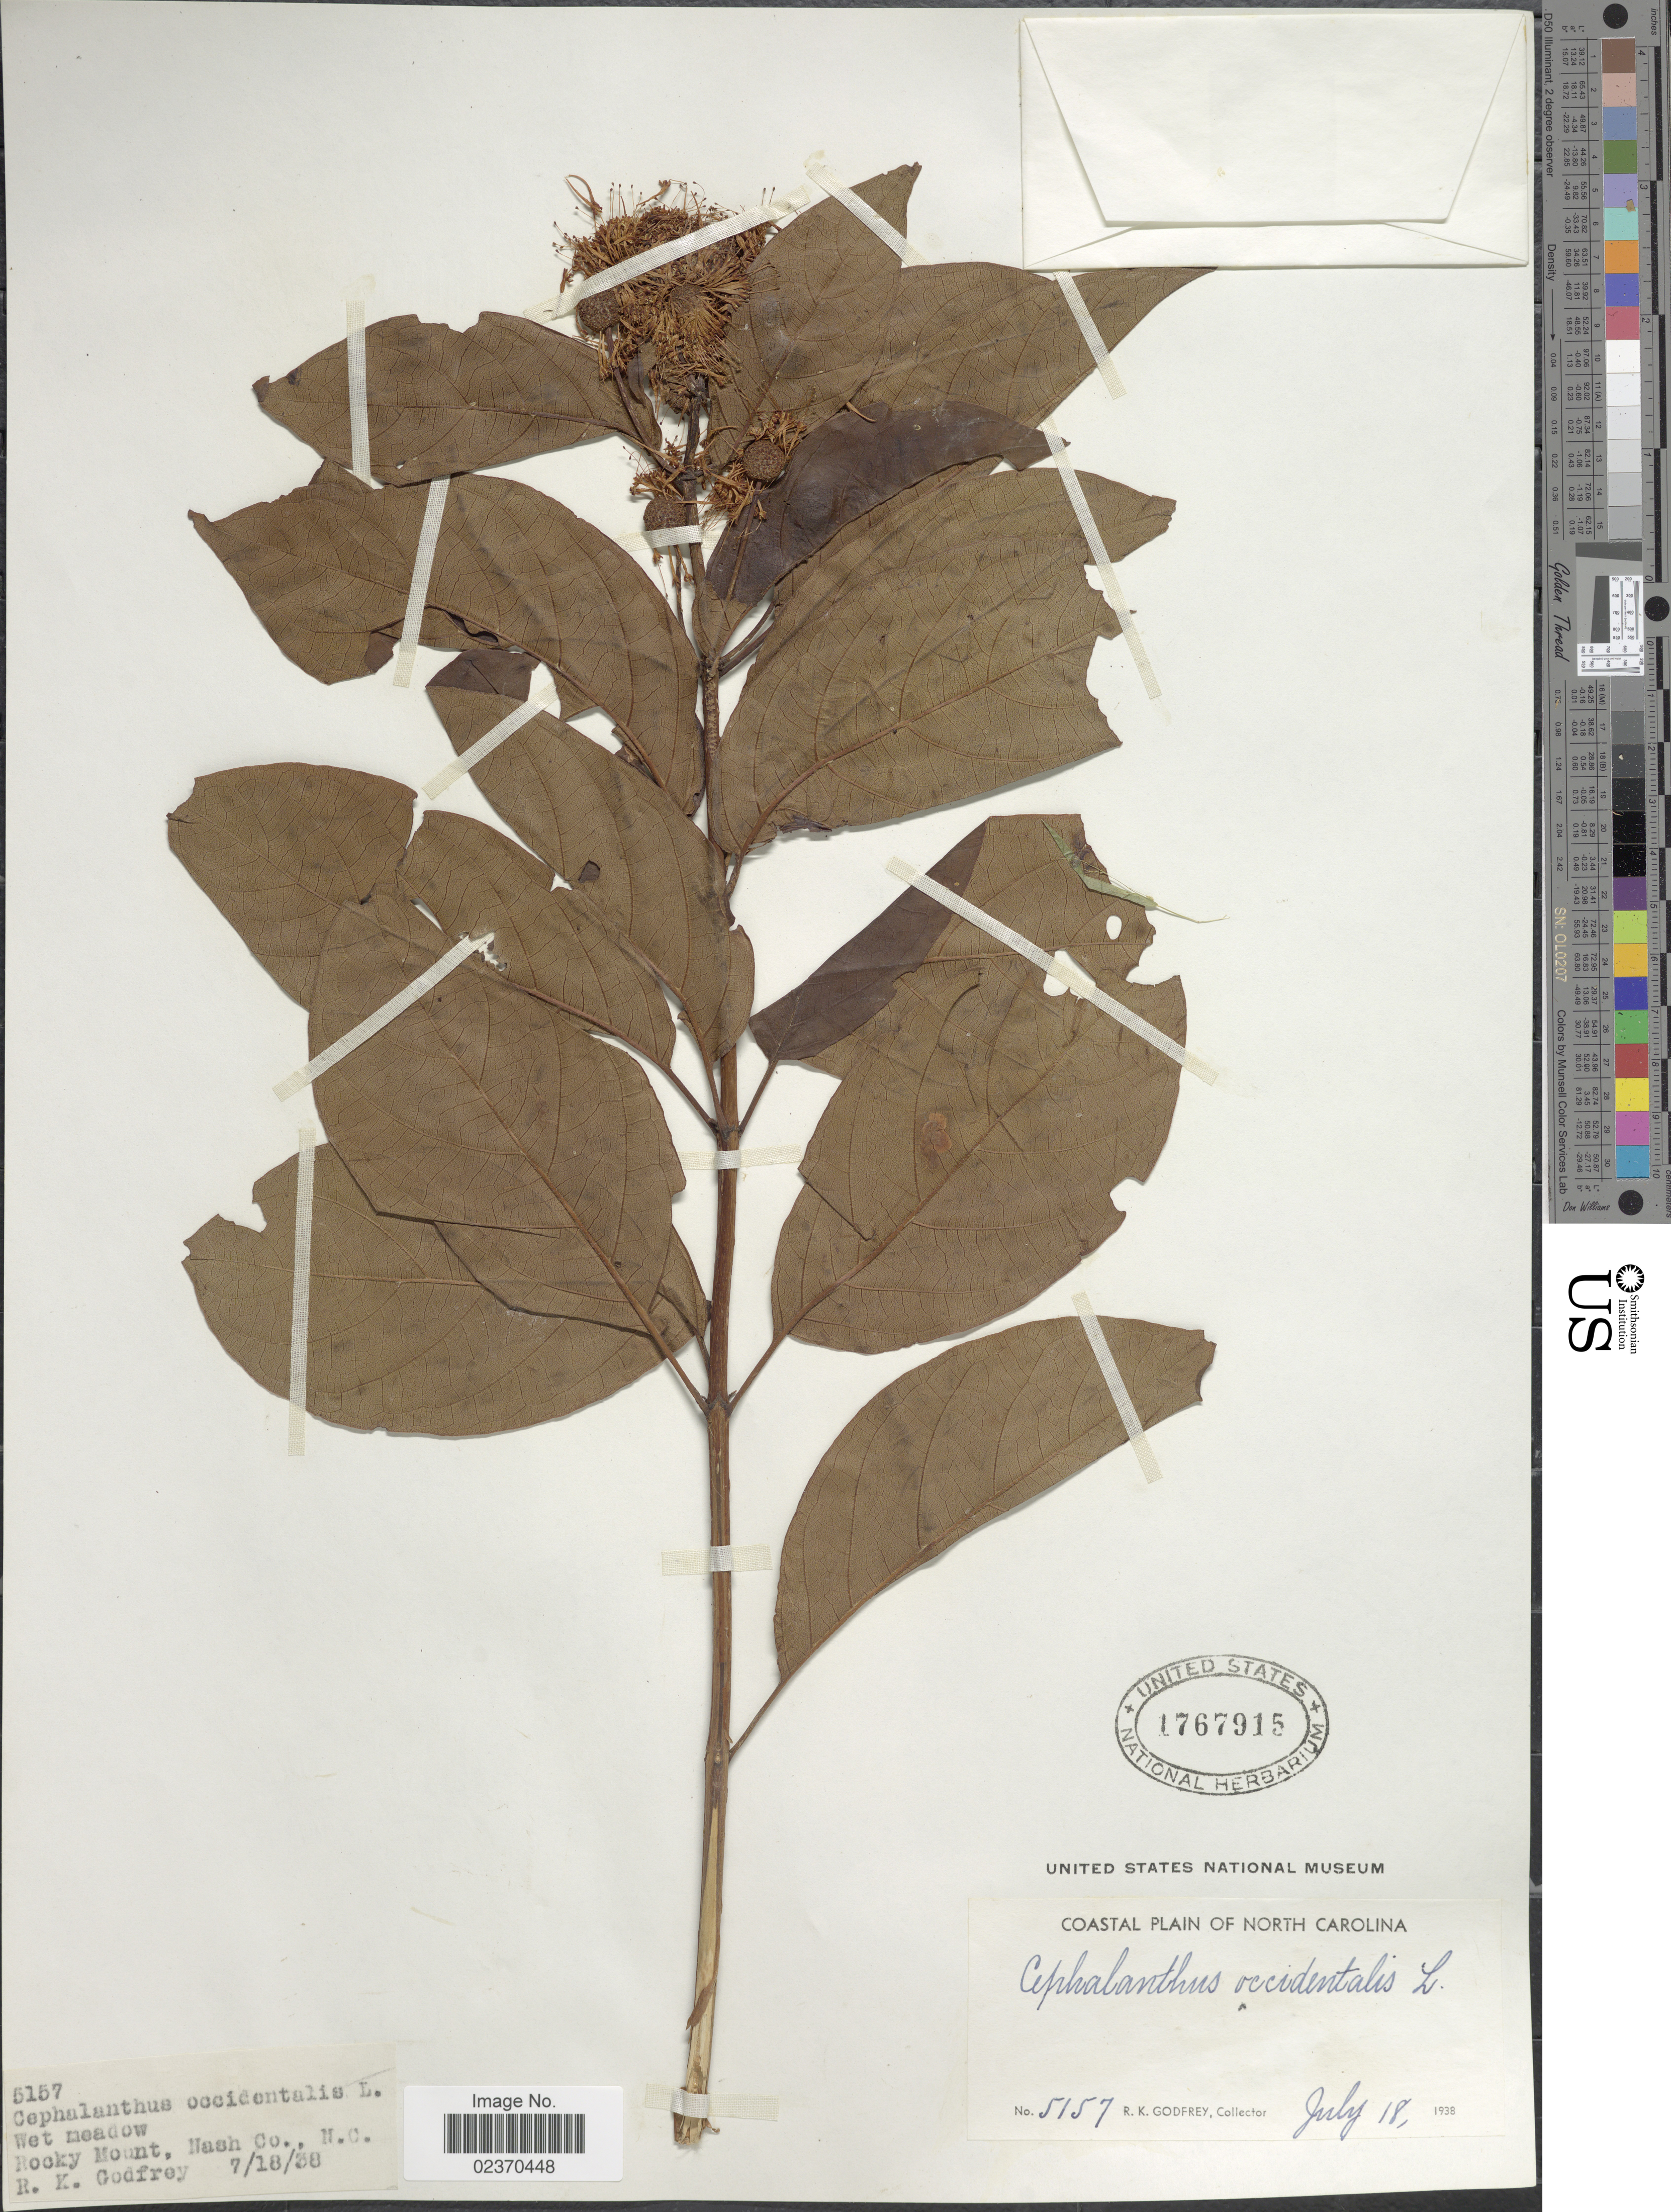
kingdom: Plantae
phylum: Tracheophyta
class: Magnoliopsida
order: Gentianales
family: Rubiaceae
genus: Cephalanthus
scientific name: Cephalanthus occidentalis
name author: L.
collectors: R. K. Godfrey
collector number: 5157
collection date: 1938-07-18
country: United States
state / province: North Carolina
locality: Coastal Plain of North Carolina. Rocky Mount, Nash Co.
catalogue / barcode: US 1767915